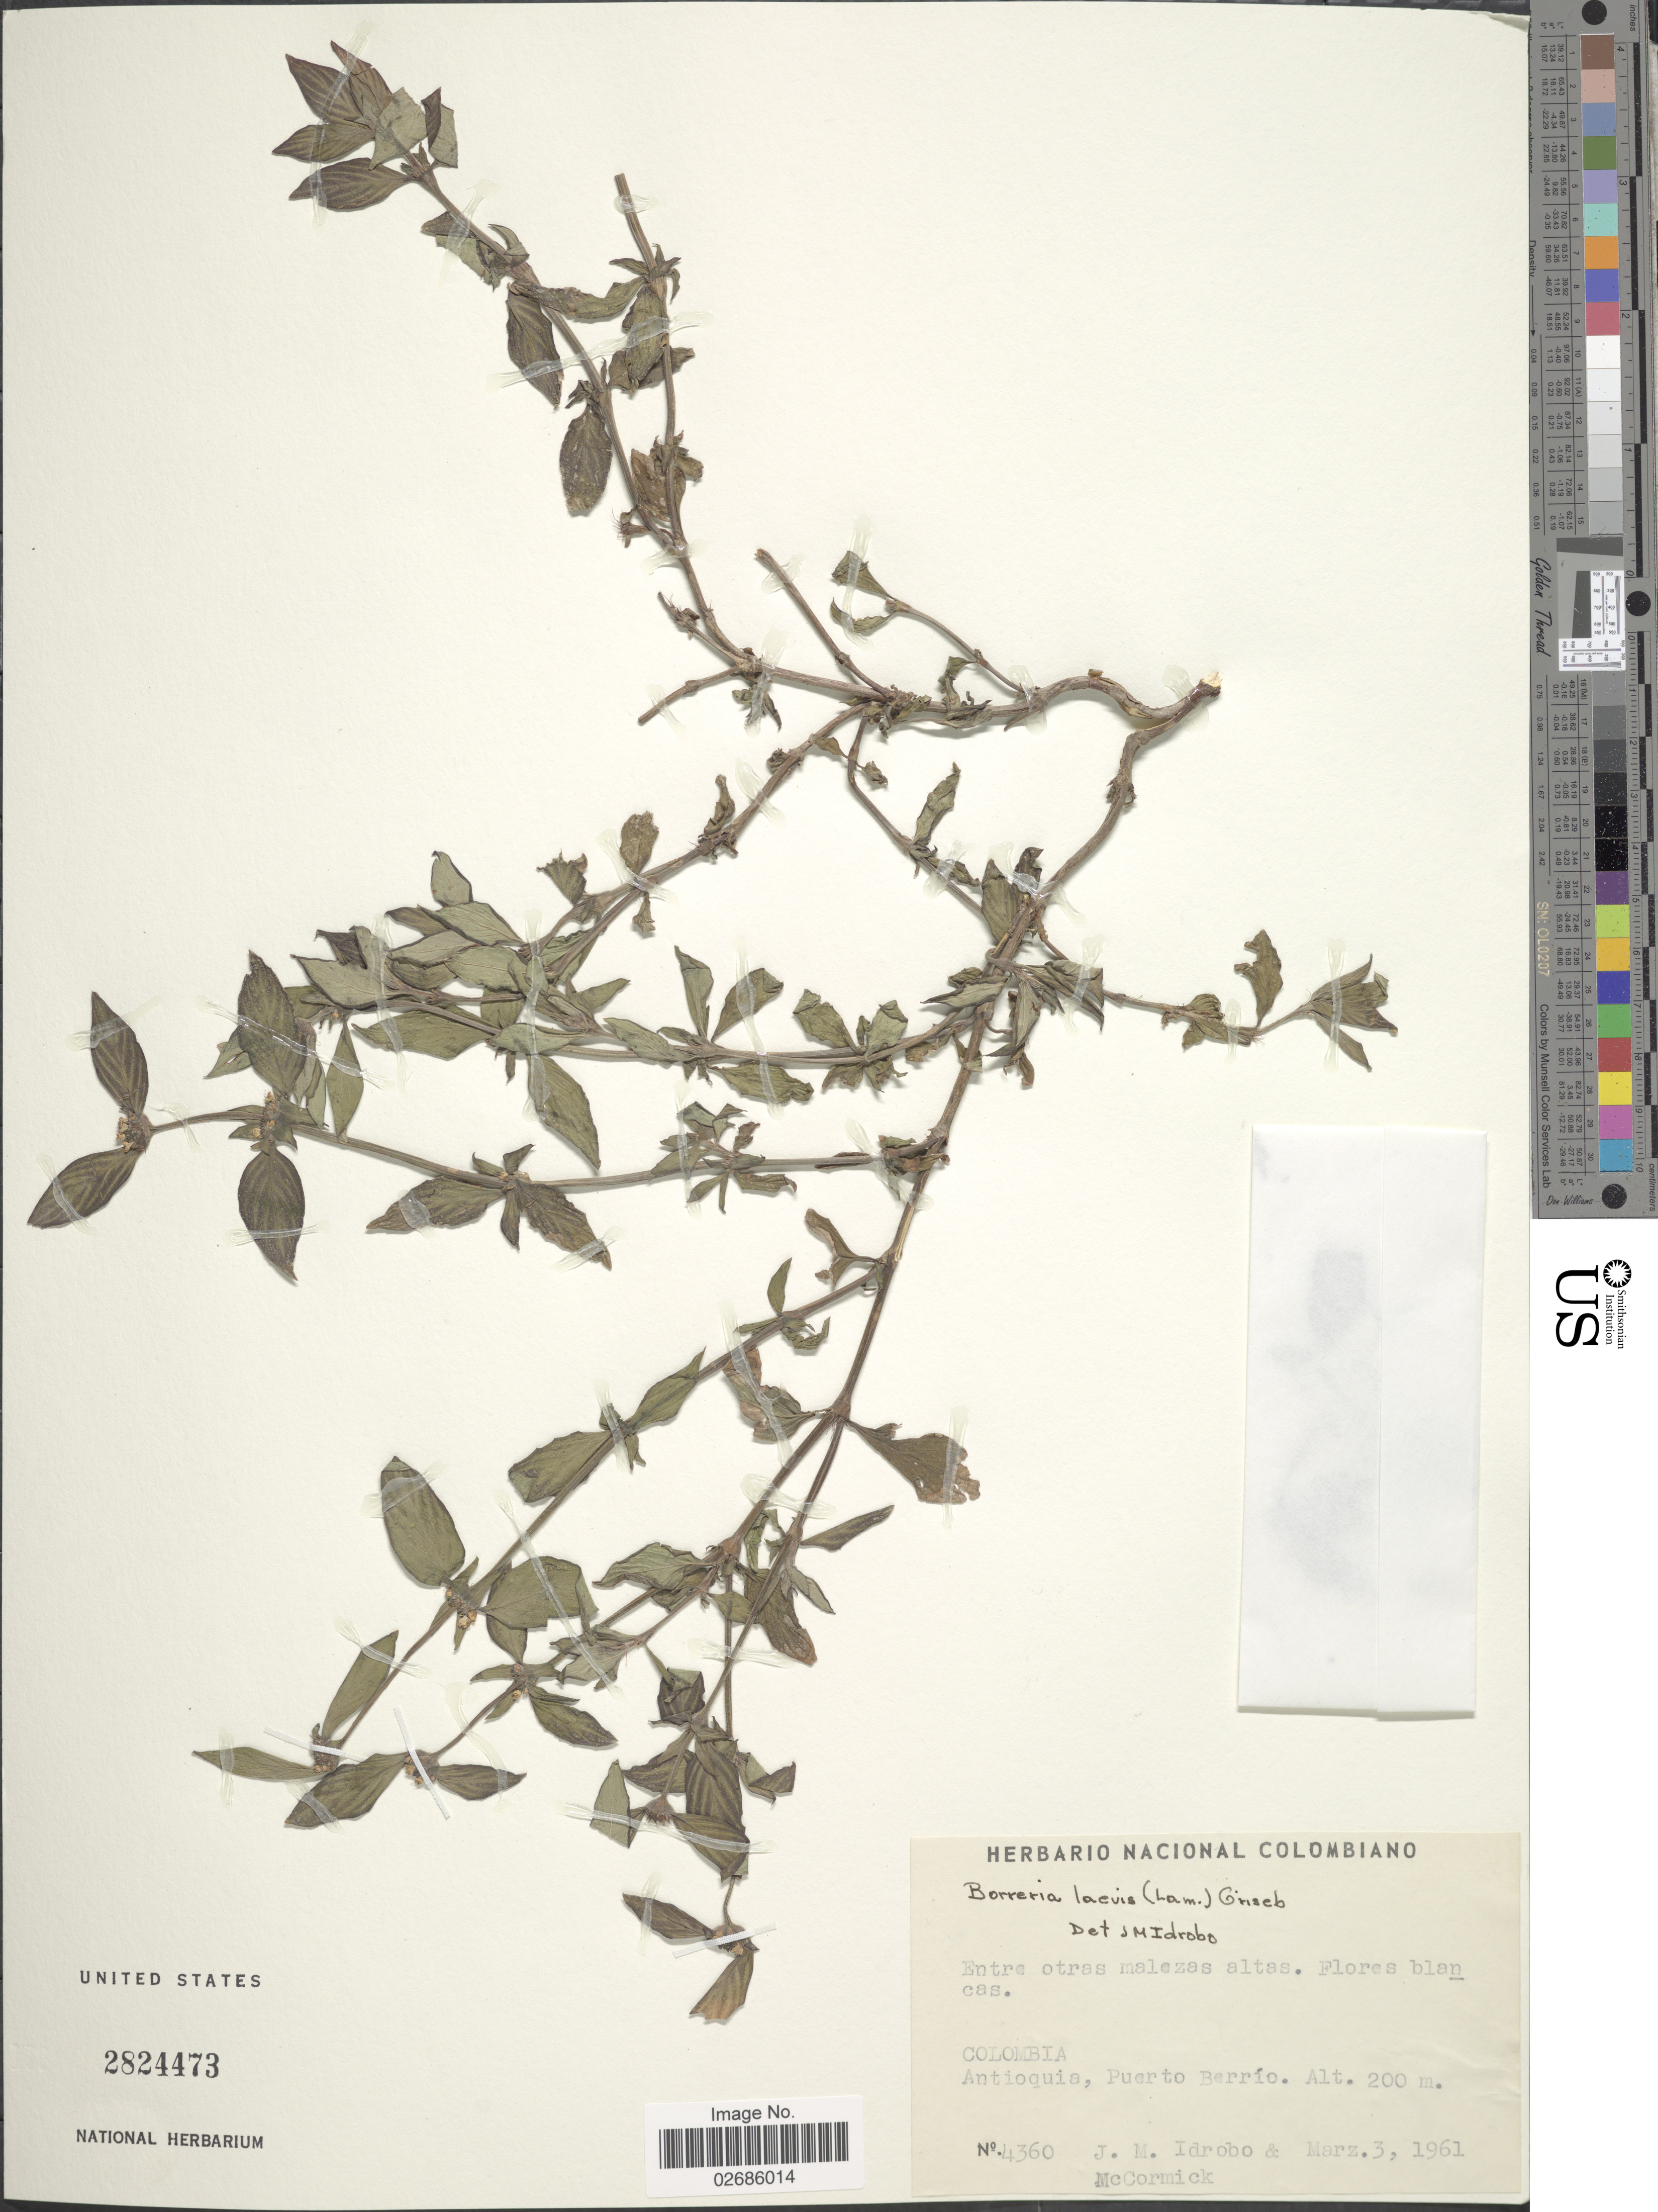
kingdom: Plantae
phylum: Tracheophyta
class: Magnoliopsida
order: Gentianales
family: Rubiaceae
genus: Borreria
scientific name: Borreria assurgens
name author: (Ruiz & Pav.) Griseb.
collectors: J. M. Idrobo & -. McCormick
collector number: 4360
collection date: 1961-03-03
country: Colombia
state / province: Antioquia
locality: Puerto Berrío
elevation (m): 200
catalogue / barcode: US 2824473